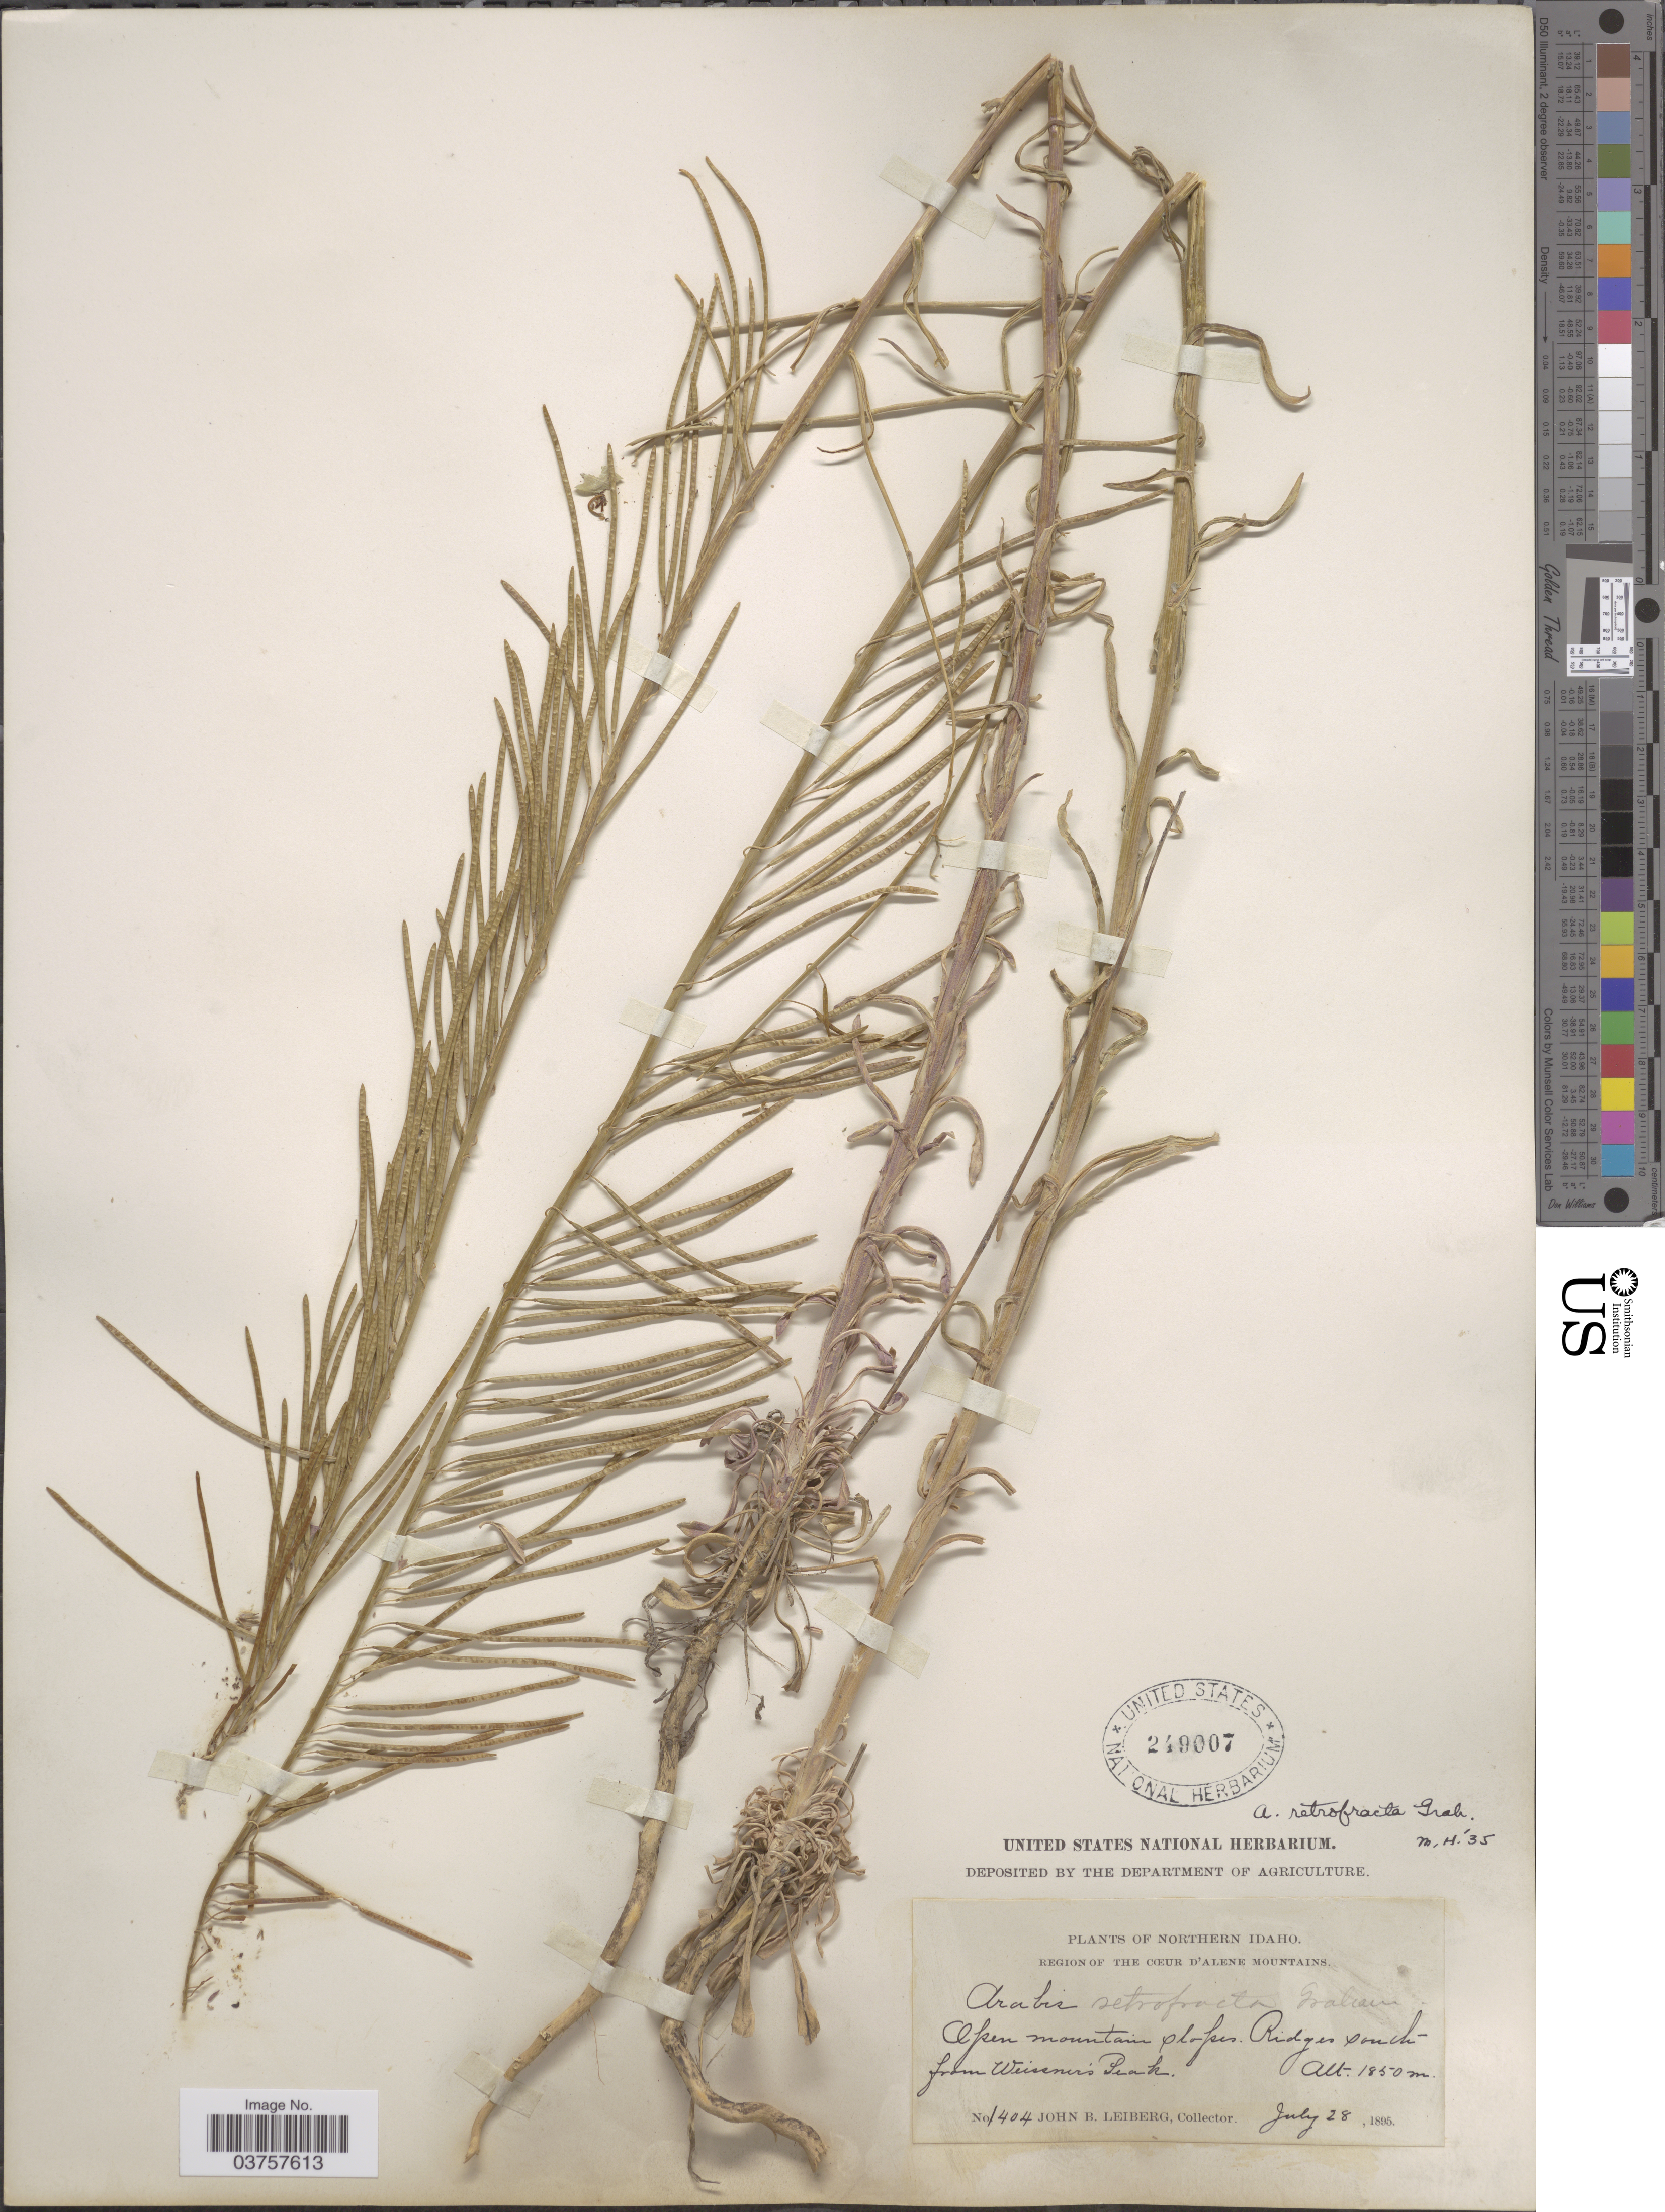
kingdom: Plantae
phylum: Tracheophyta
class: Magnoliopsida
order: Brassicales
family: Brassicaceae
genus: Arabis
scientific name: Arabis holboellii var. retrofracta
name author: Rydb.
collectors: J. B. Leiberg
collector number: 1404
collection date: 1895-07-28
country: United States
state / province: Idaho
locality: Northern Idaho. Region of the Cœur D'Alene Mountains. Open mountain slopes. Ridges south from Weissner's Peak.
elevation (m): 1850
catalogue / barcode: US 249007